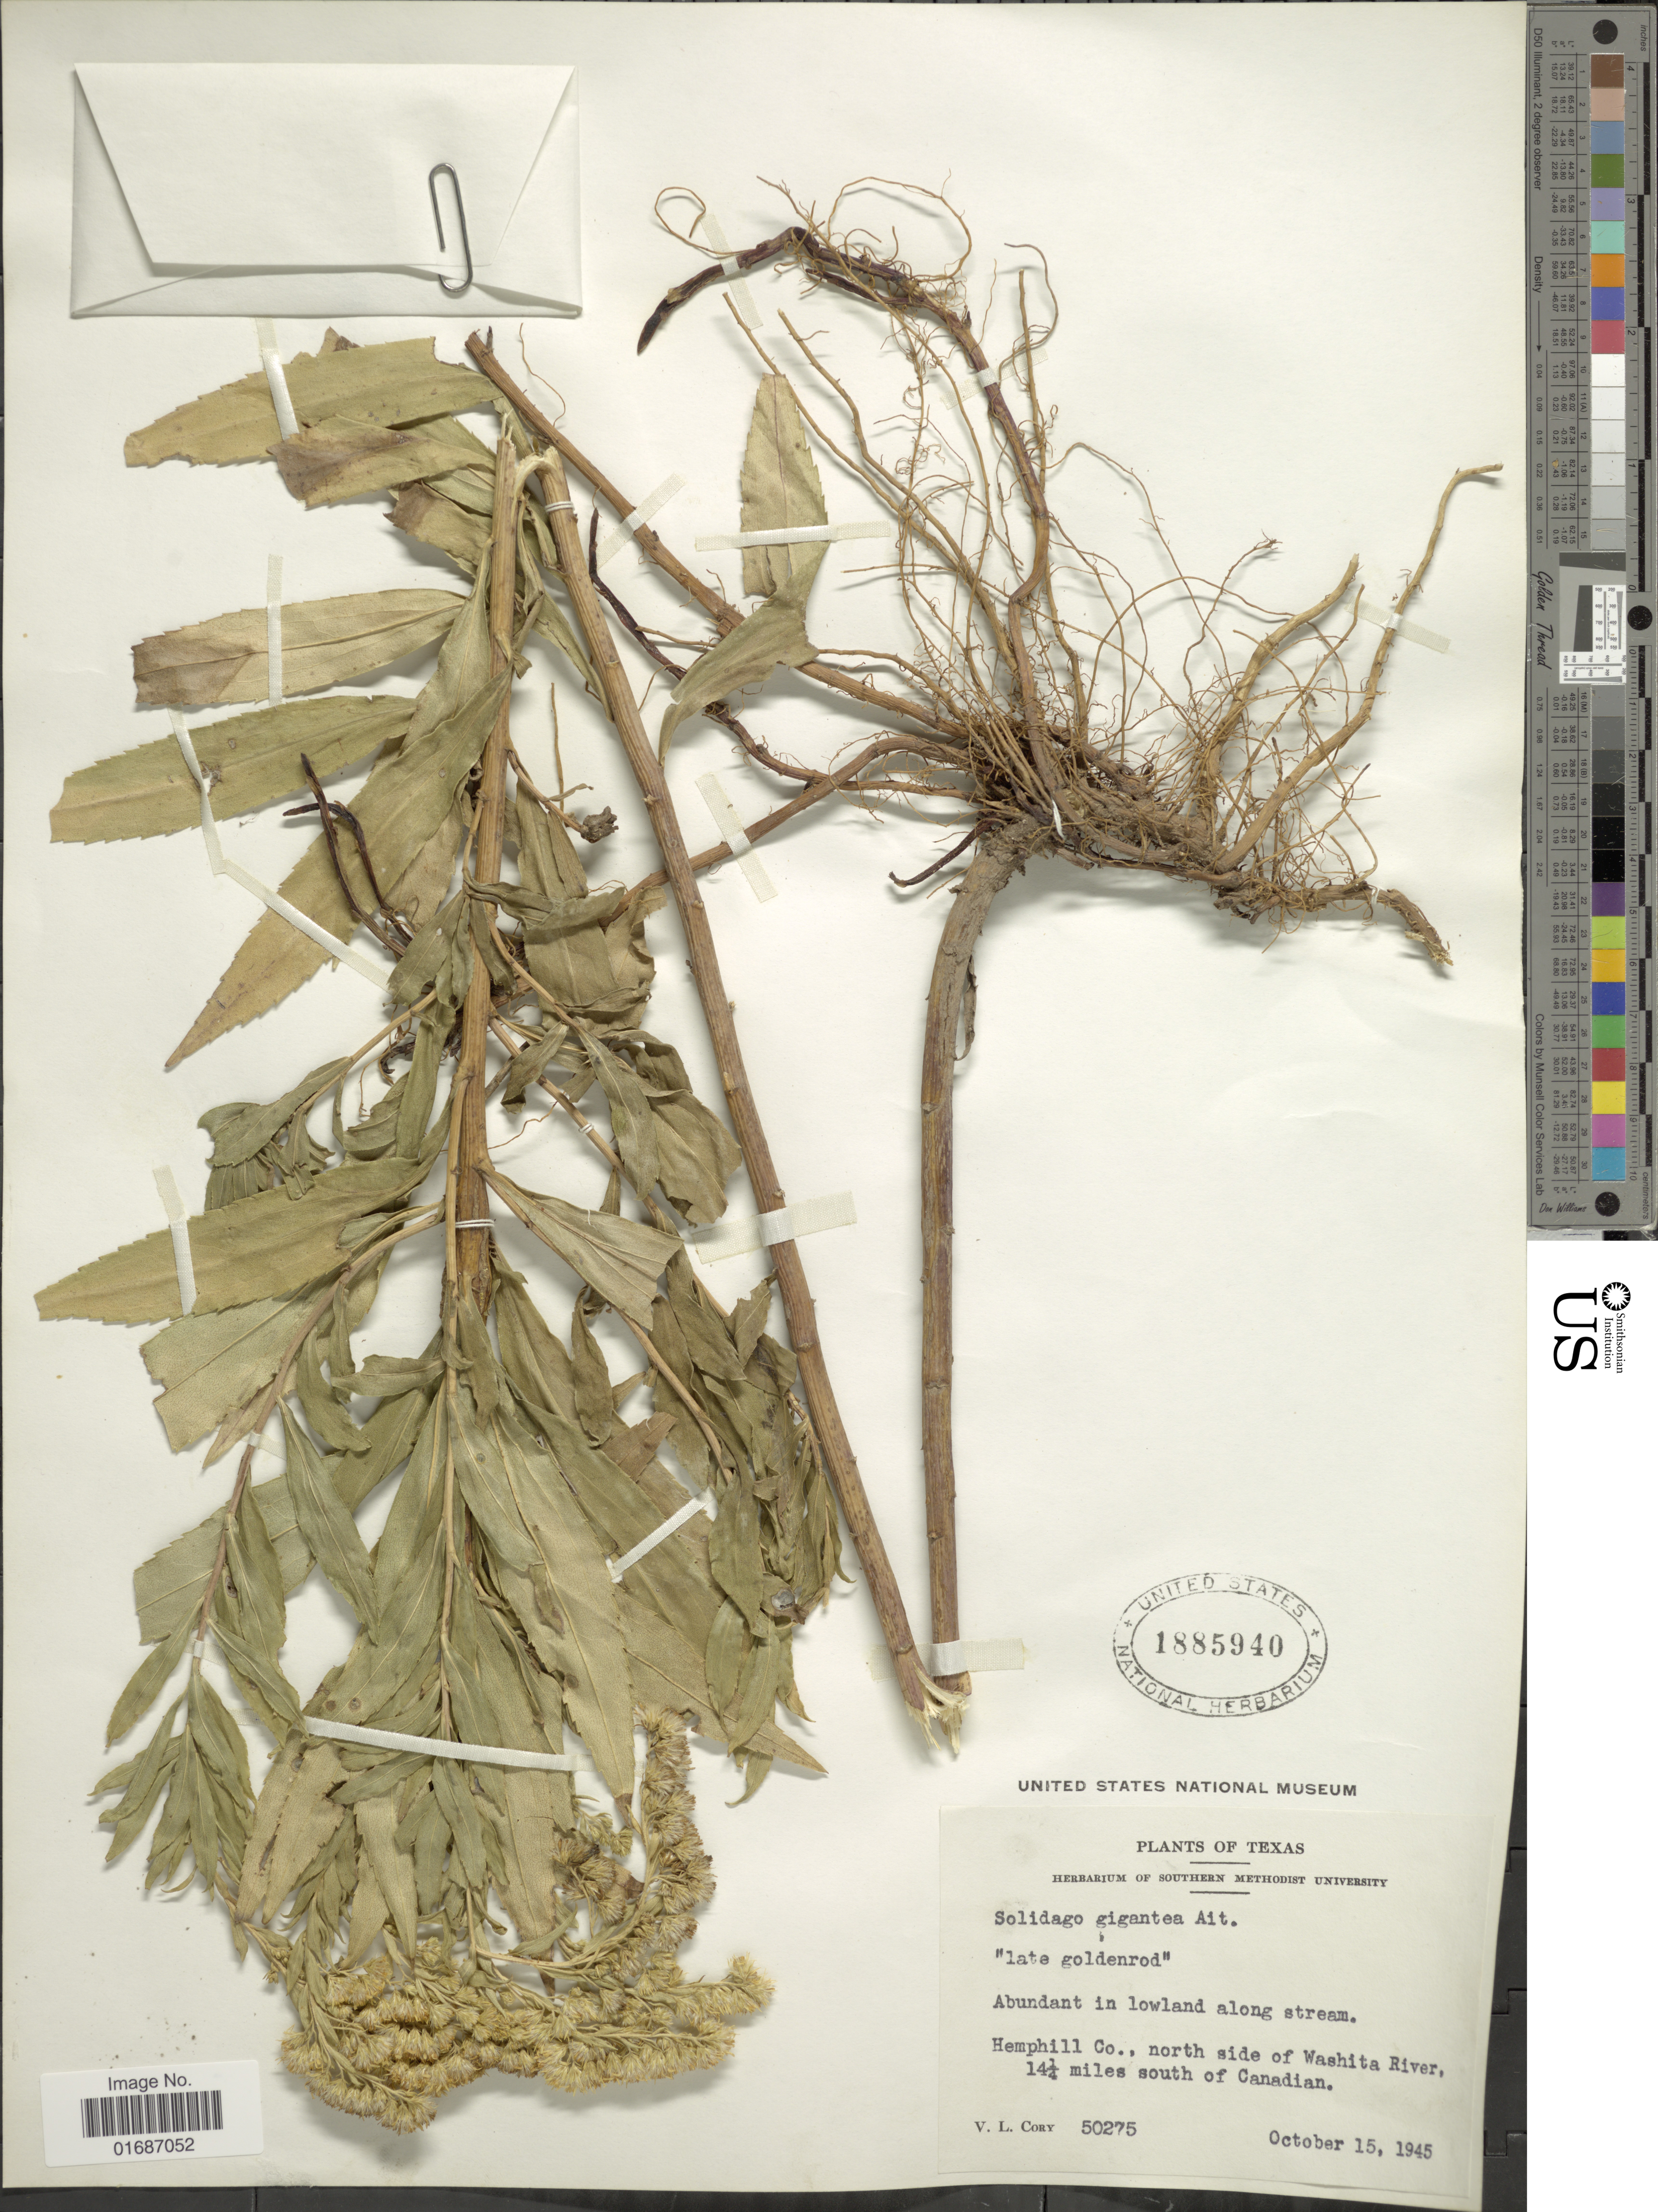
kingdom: Plantae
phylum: Tracheophyta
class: Magnoliopsida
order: Asterales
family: Asteraceae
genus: Solidago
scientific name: Solidago gigantea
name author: Aiton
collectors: V. Cory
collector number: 50275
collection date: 1945-10-15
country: United States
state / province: Texas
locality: Hemphill Co., north side of Washita River, 14¼ miles south of Canadian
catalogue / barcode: US 1885940